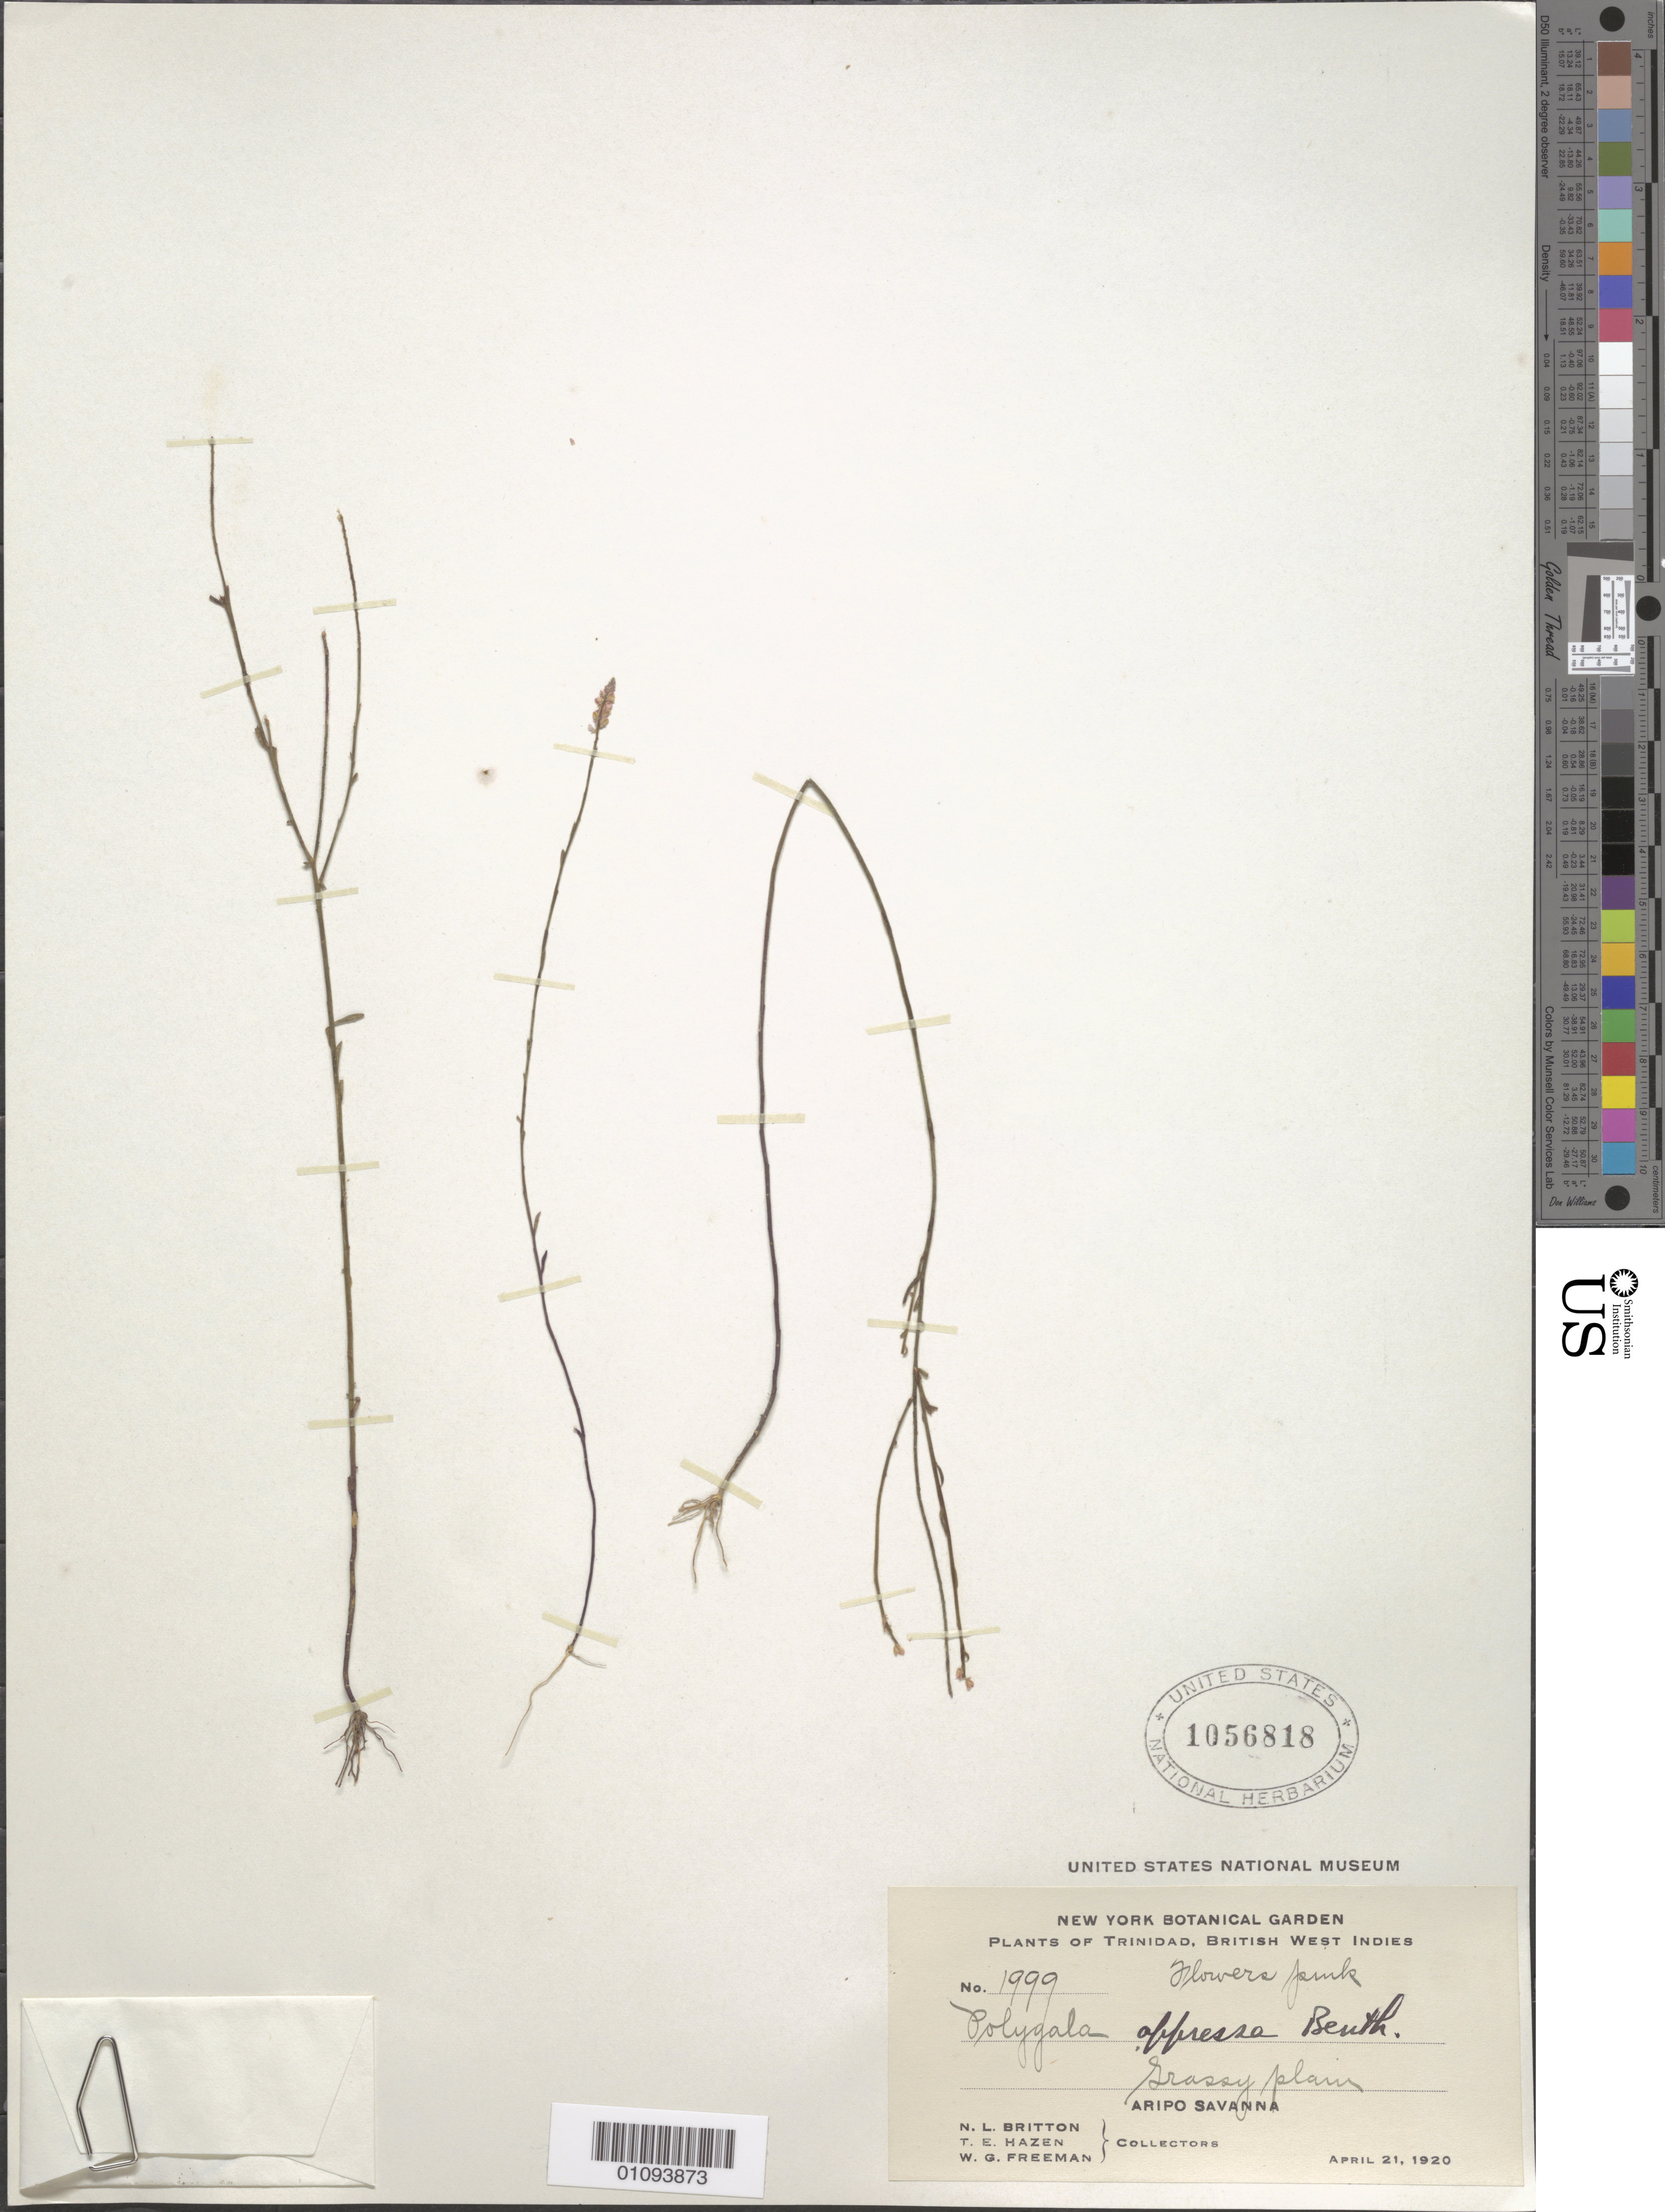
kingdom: Plantae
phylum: Tracheophyta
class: Magnoliopsida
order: Fabales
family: Polygalaceae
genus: Polygala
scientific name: Polygala appressa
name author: Benth.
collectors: N. Britton, T. E. Hazen & W. Freeman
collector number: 1999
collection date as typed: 21 Apr 1920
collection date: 1920-04-21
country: Trinidad and Tobago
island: Trinidad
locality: Aripo Savanna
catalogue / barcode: US 1056818